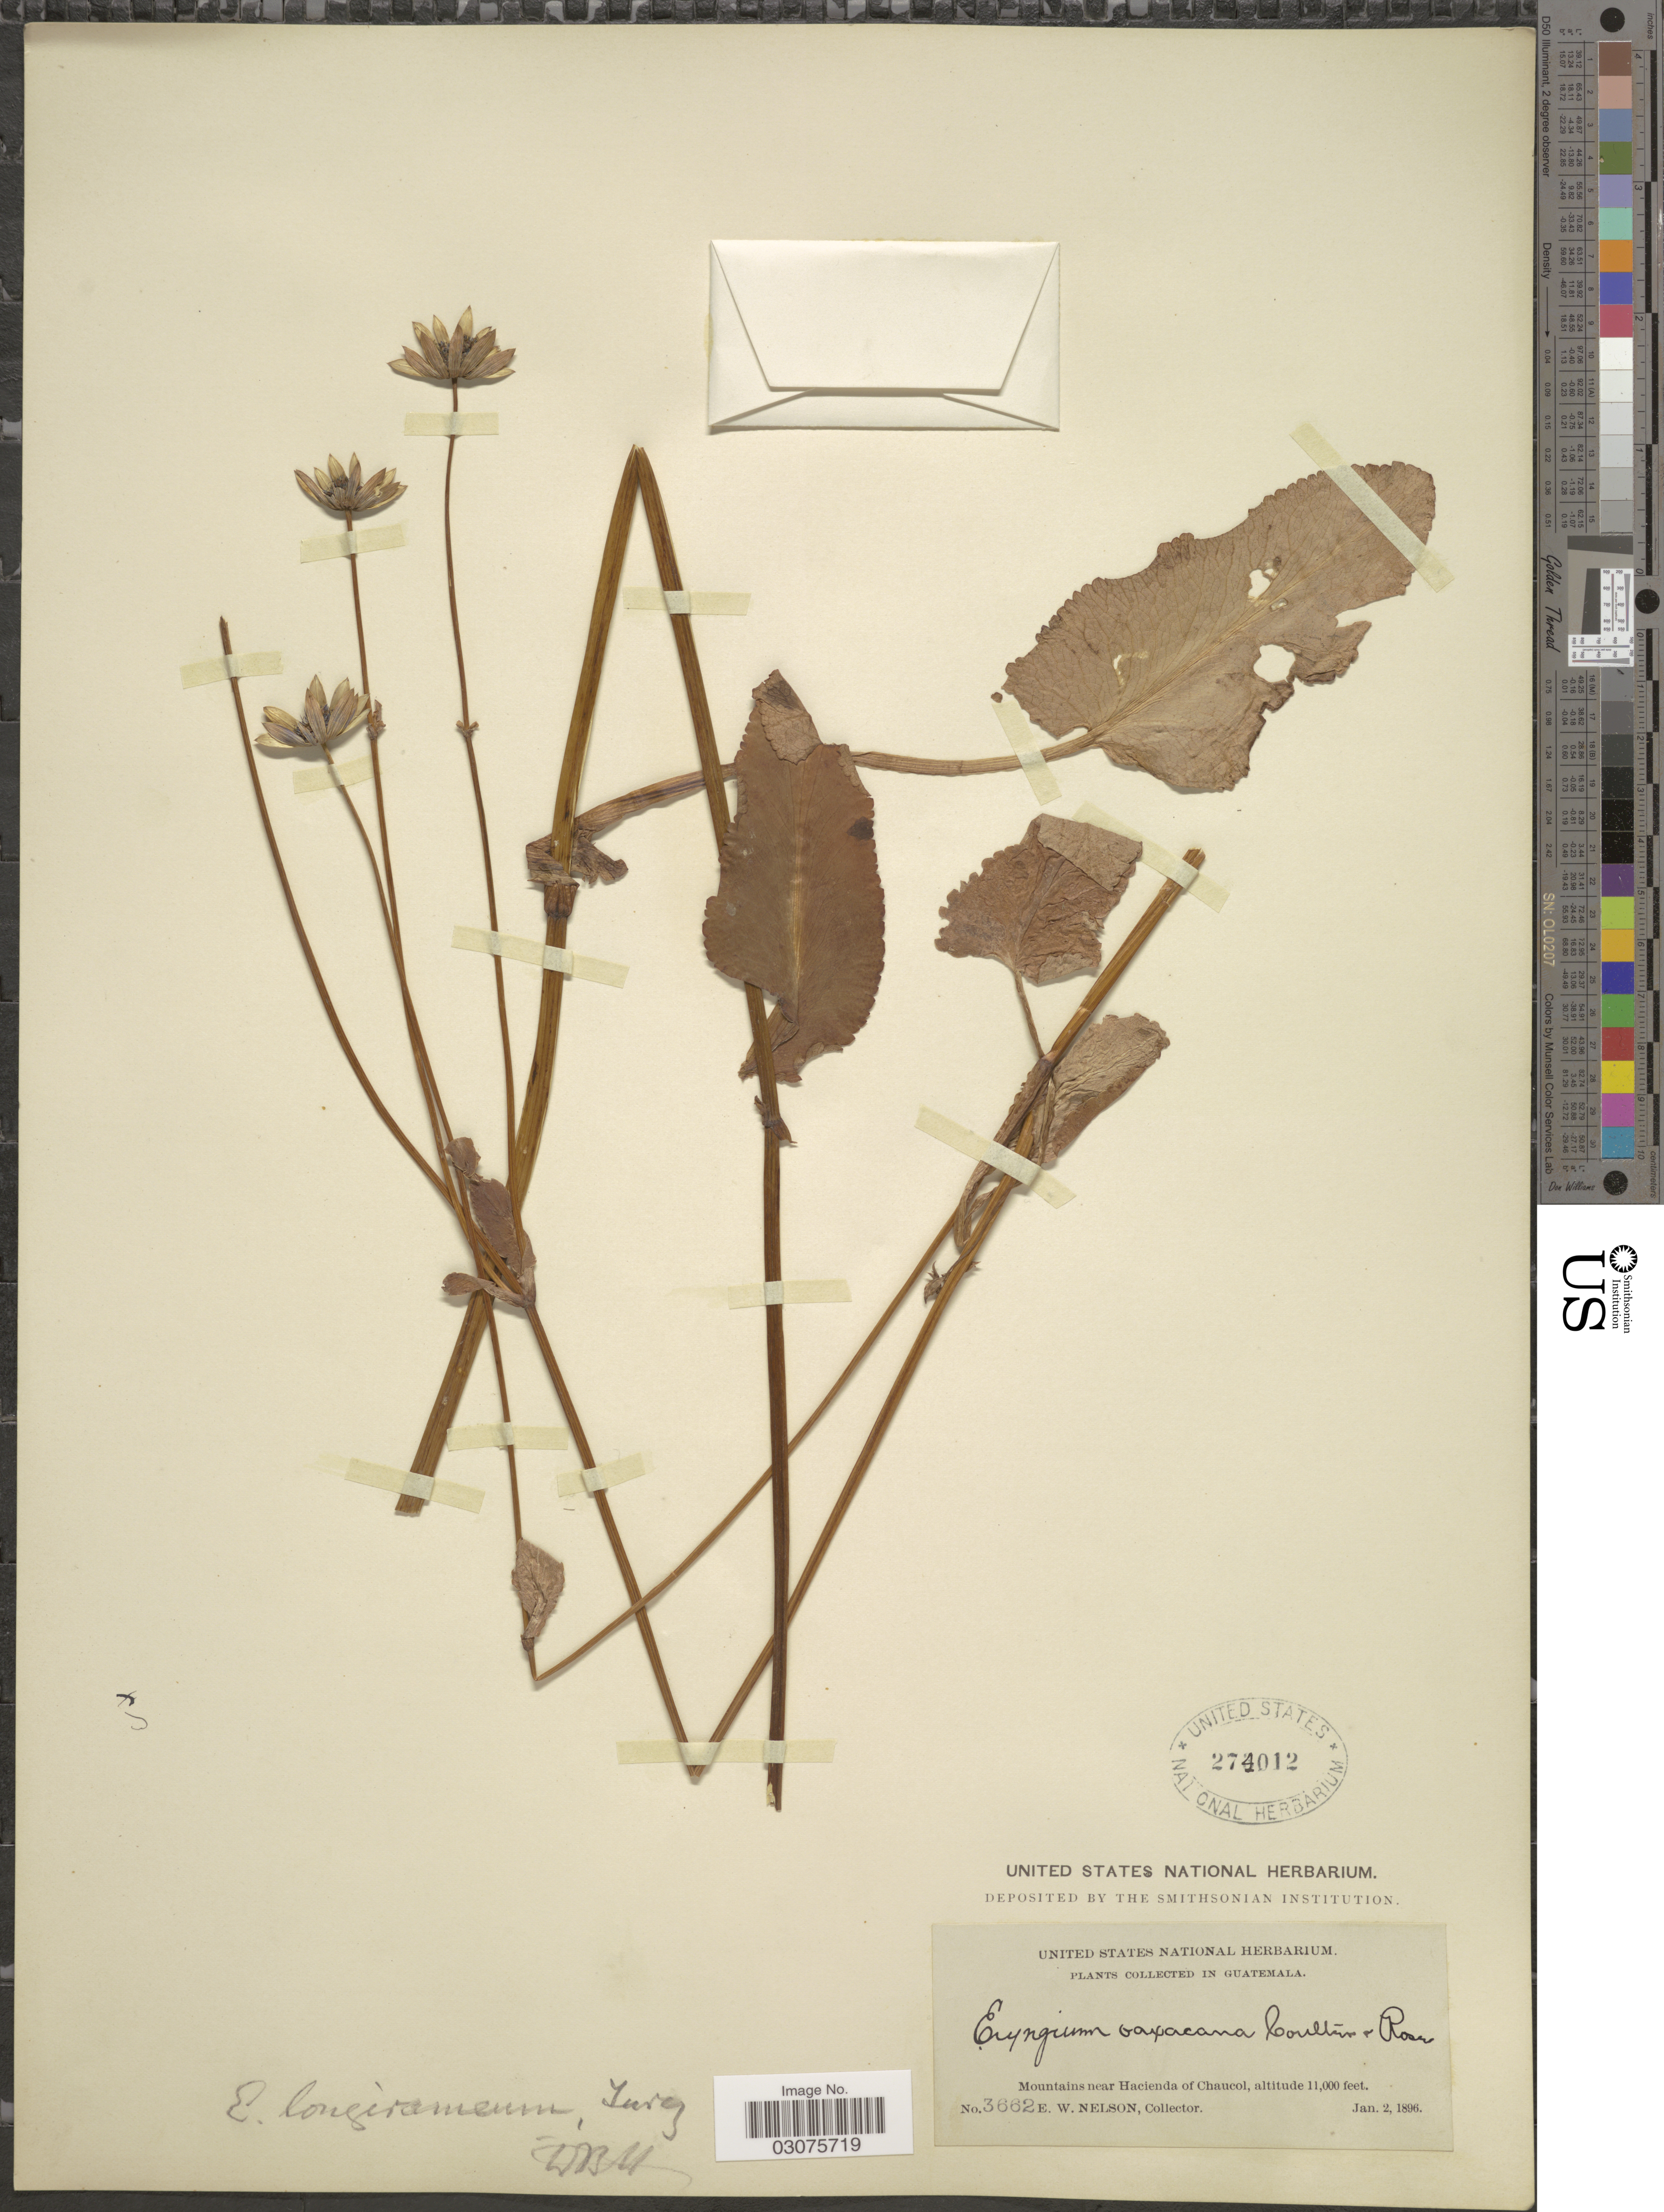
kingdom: Plantae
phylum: Tracheophyta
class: Magnoliopsida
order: Apiales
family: Apiaceae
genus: Eryngium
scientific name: Eryngium gracile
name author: F. Delaroche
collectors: E. W. Nelson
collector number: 3662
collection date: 1896-01-02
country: Guatemala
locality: Mountains near Hacienda of Chaucol.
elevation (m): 3353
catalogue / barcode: US 274012